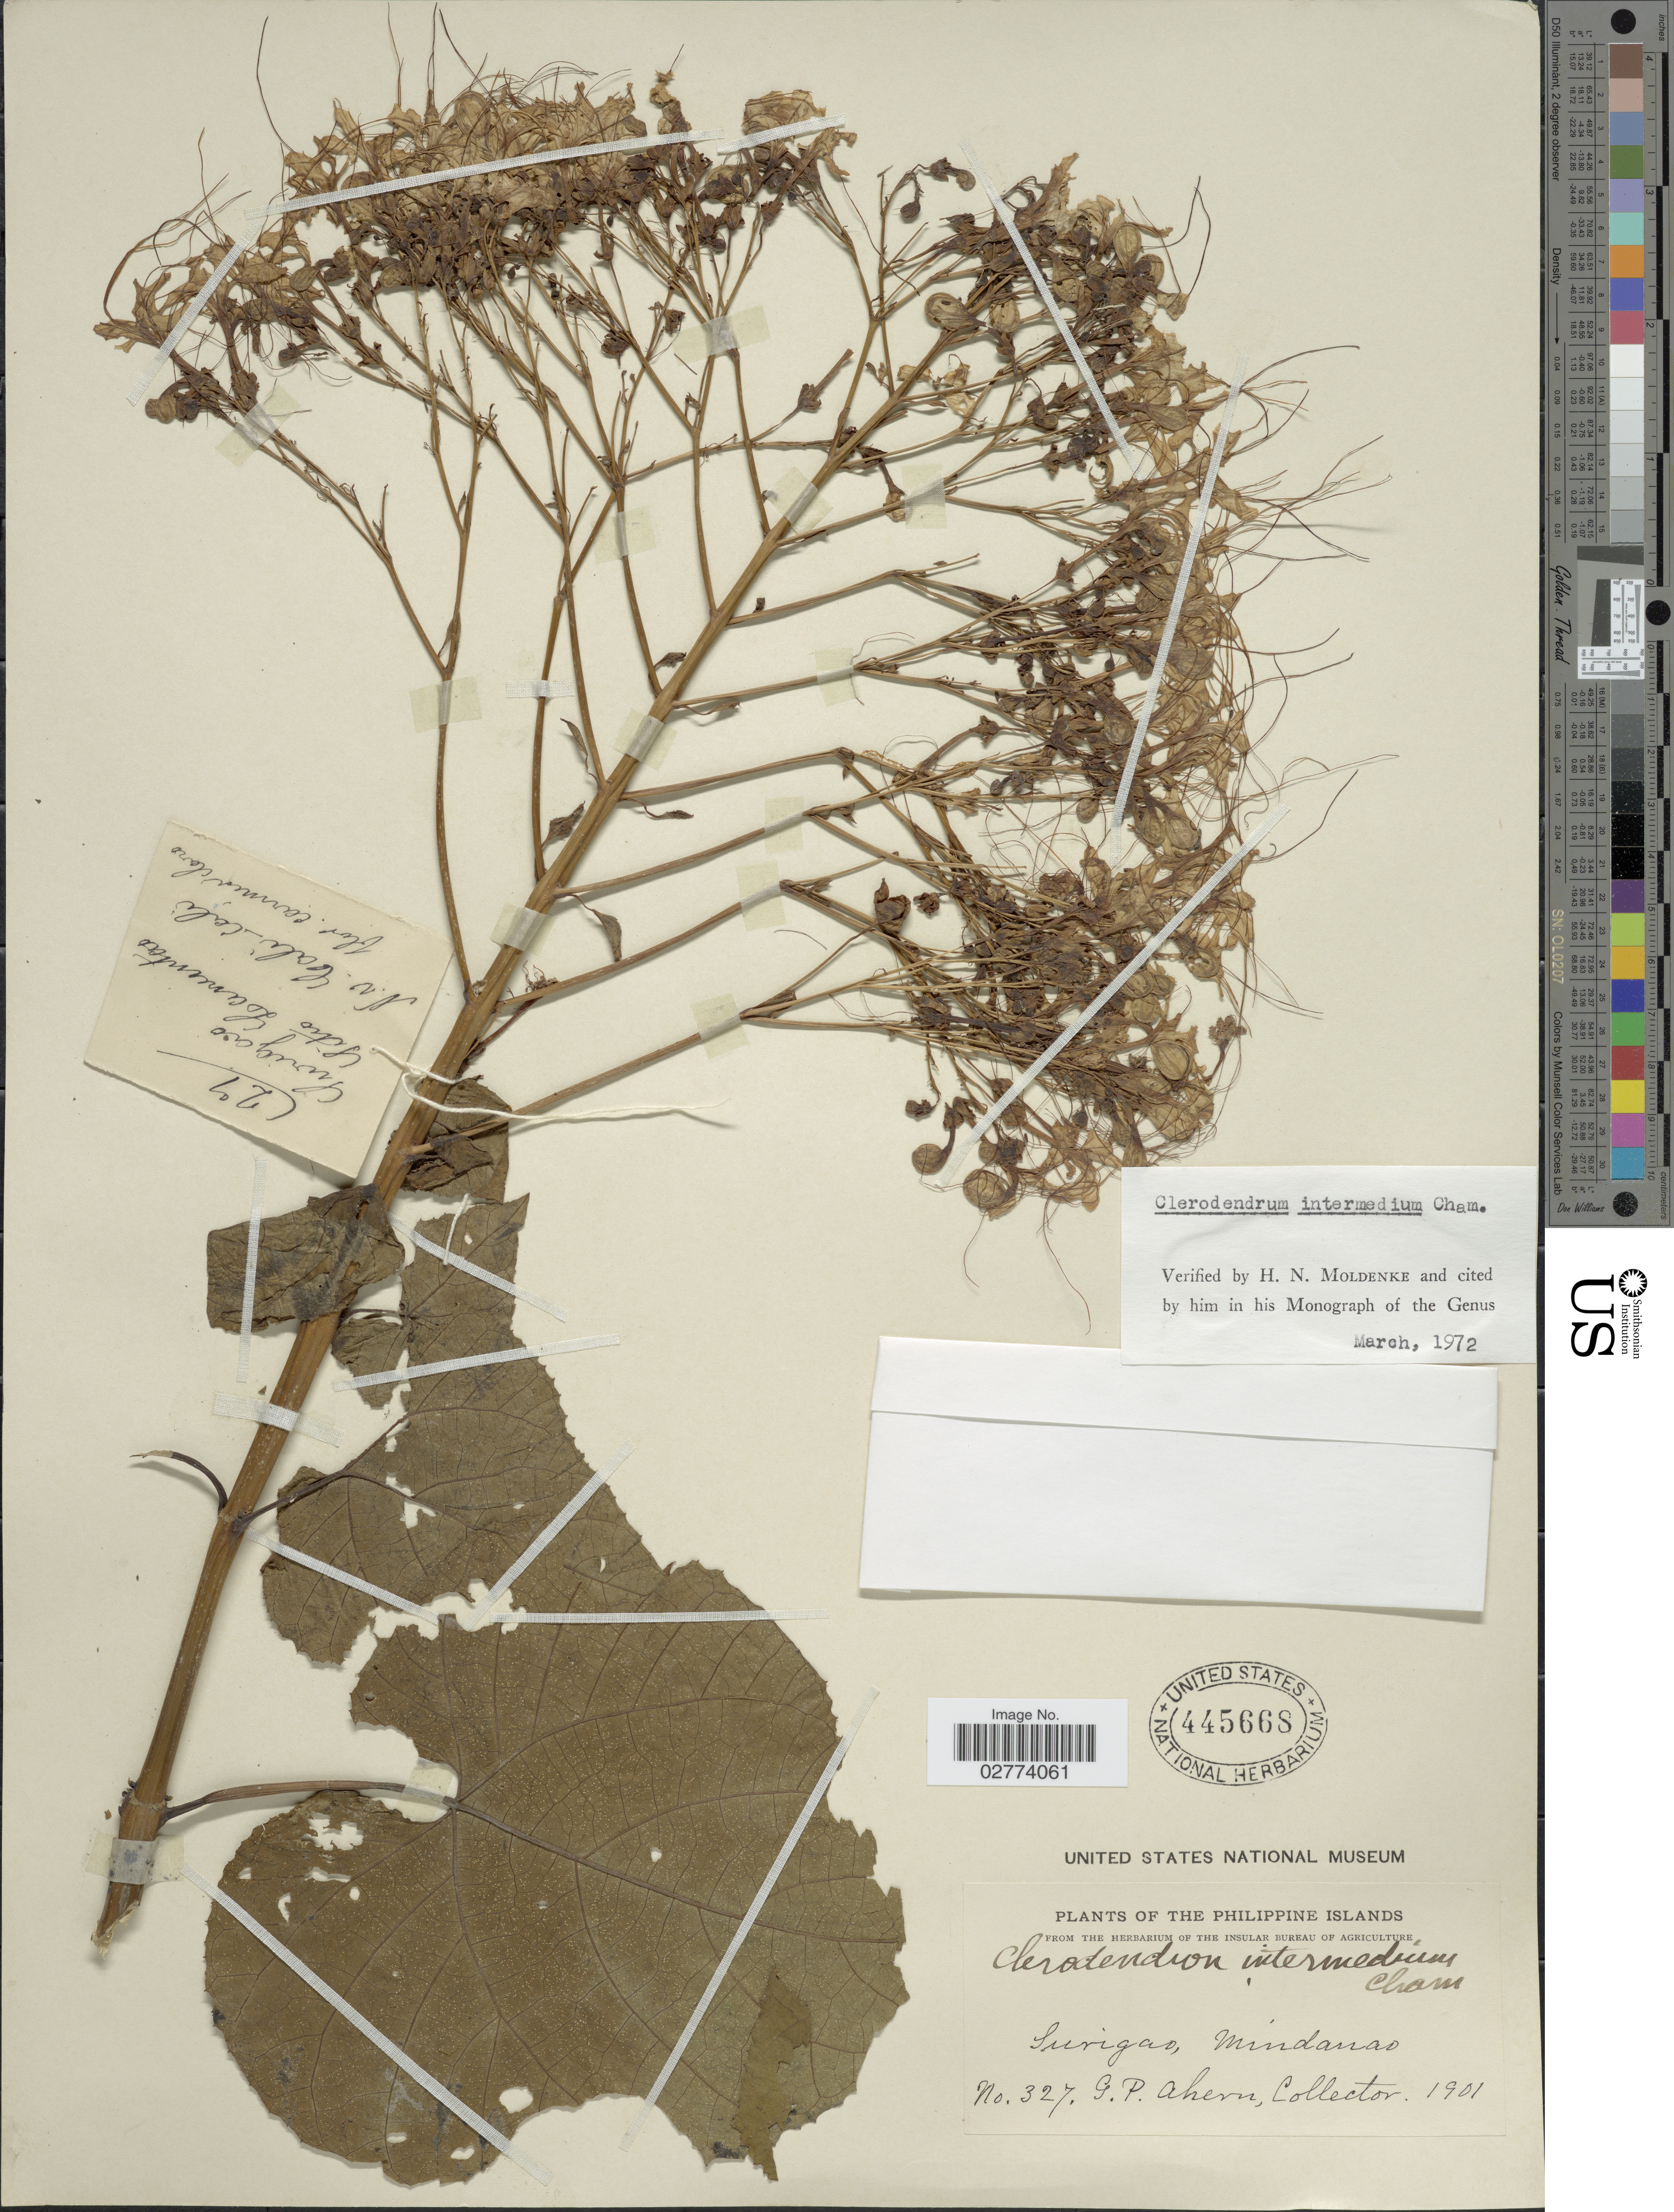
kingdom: Plantae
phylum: Tracheophyta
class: Magnoliopsida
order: Lamiales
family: Lamiaceae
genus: Clerodendrum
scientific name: Clerodendrum intermedium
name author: Cham.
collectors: G. Ahern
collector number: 327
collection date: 1901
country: Philippines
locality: Surigao, Mindanao.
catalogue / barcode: US 445668